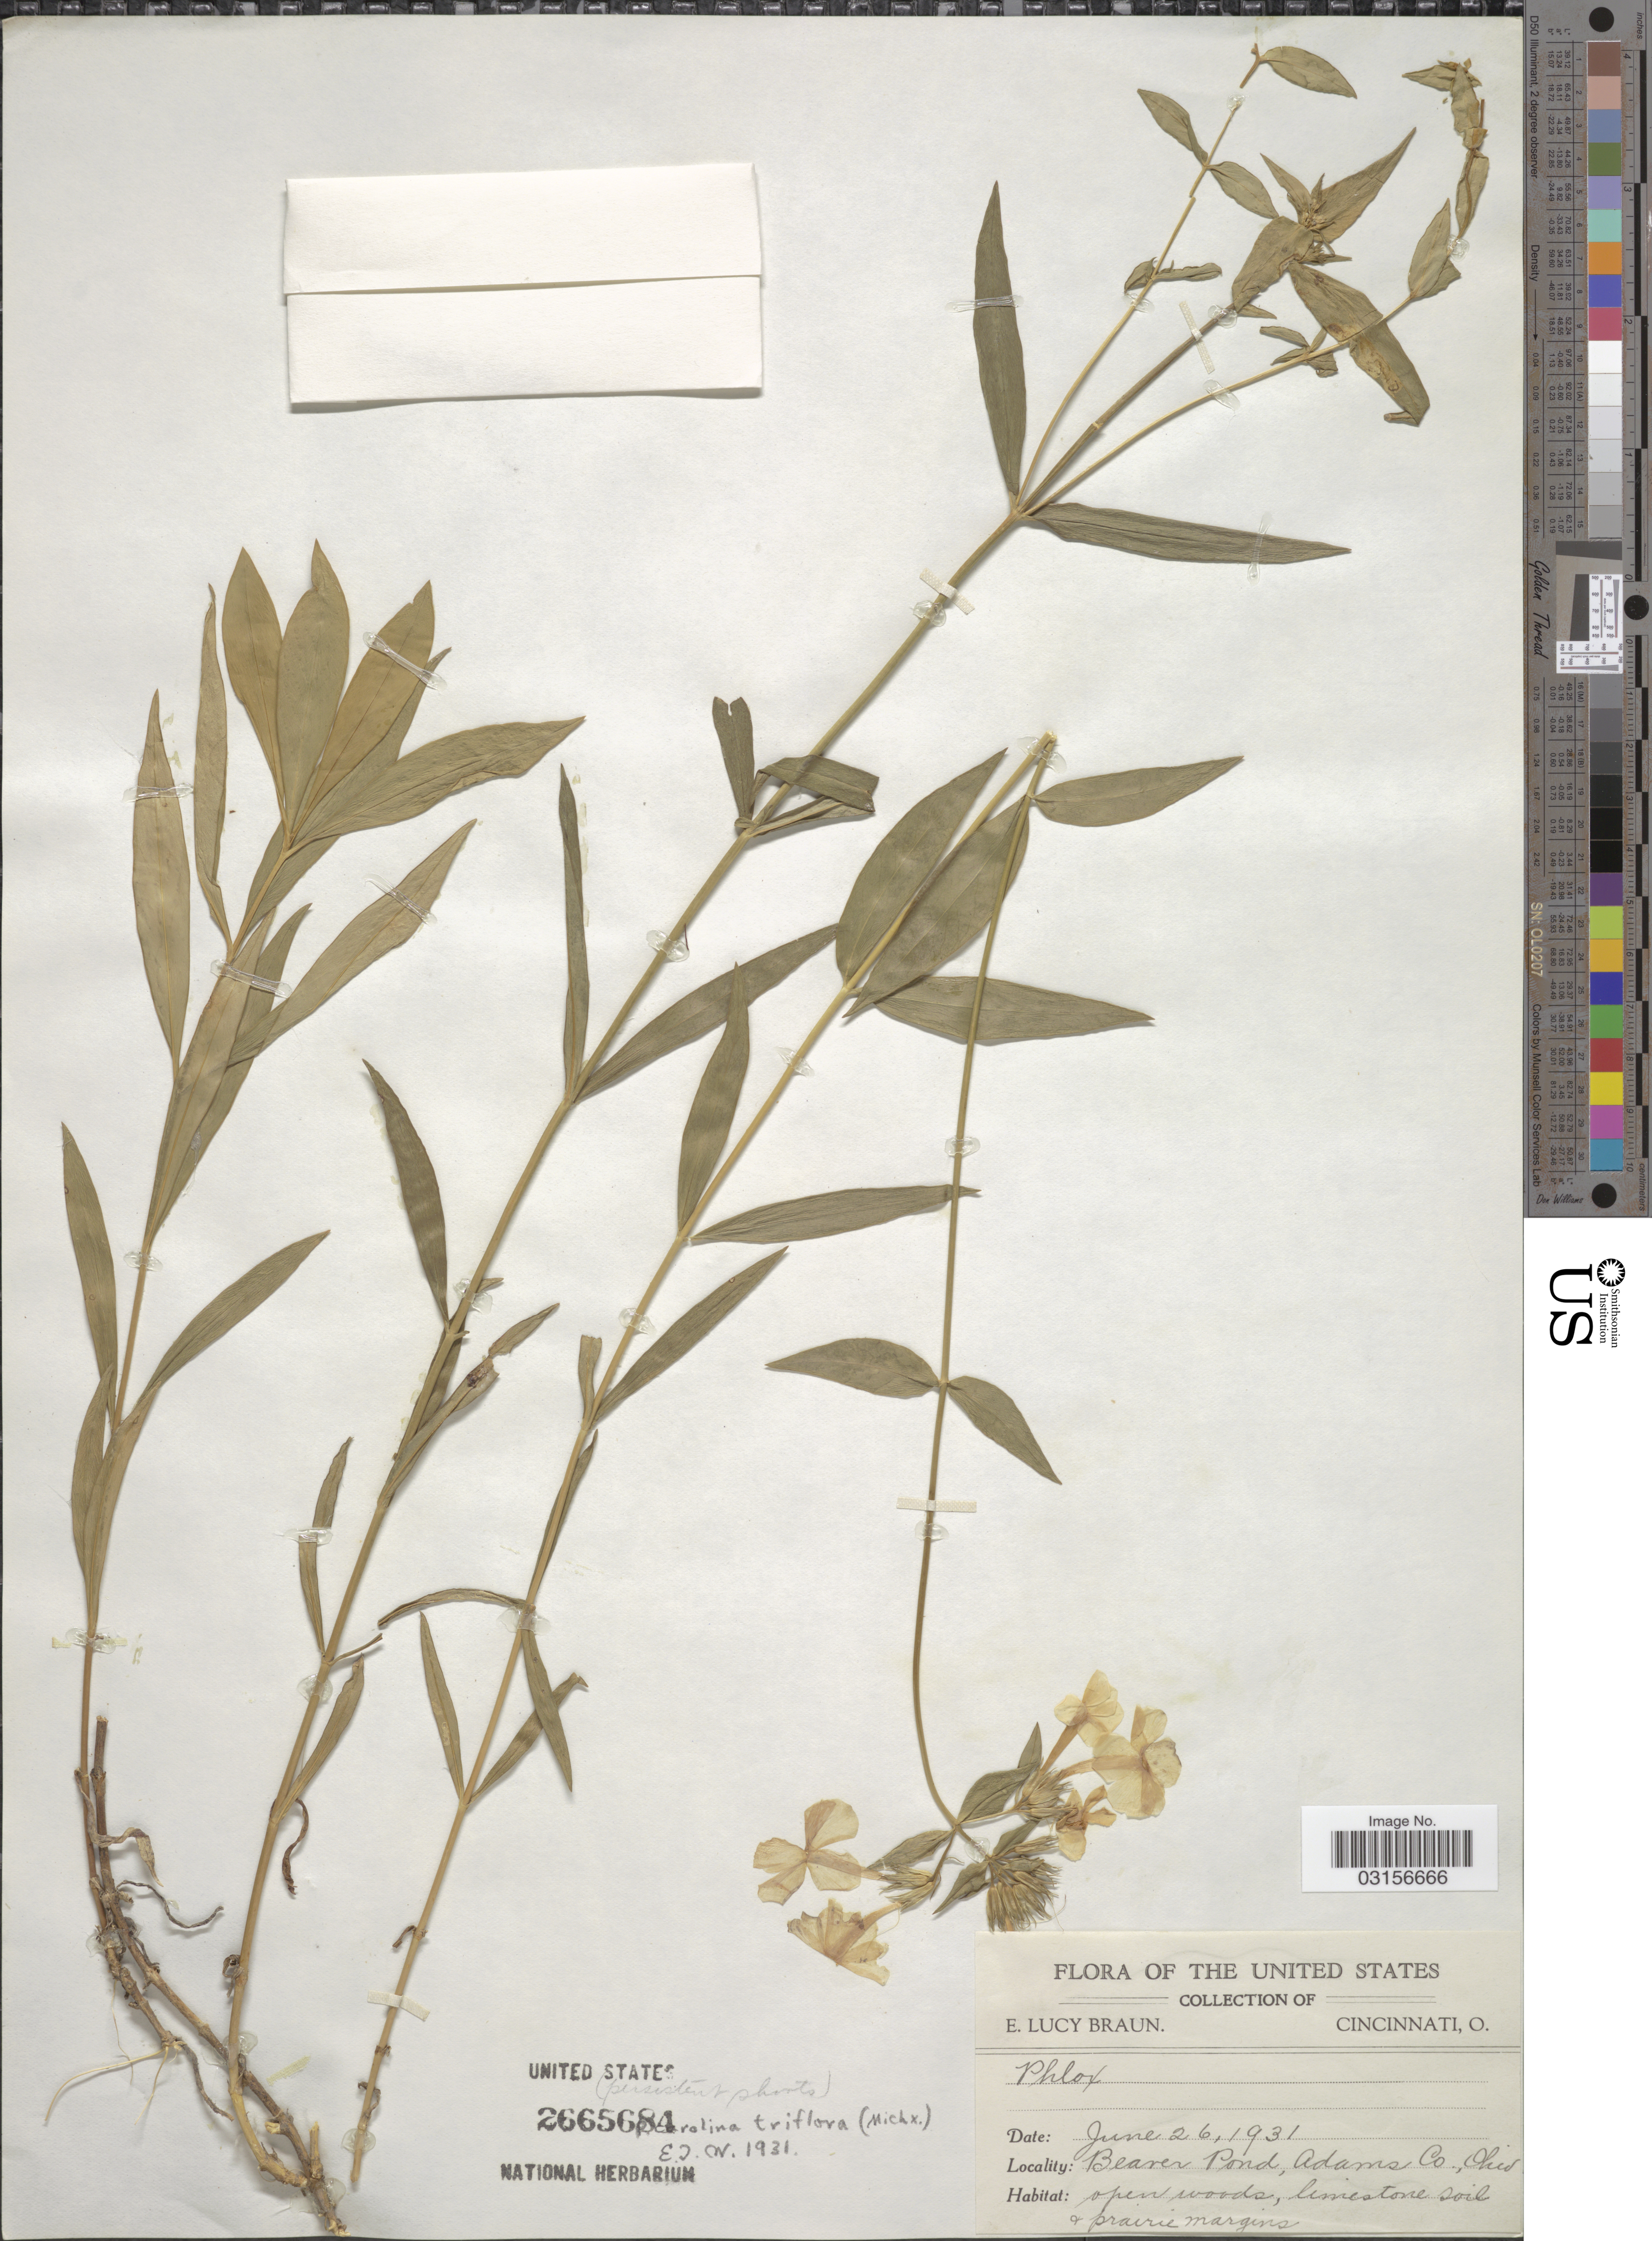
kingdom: Plantae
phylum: Tracheophyta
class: Magnoliopsida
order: Ericales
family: Polemoniaceae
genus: Phlox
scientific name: Phlox glaberrima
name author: L.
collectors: E. L. Braun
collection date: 1931-06-26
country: United States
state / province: Ohio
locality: Beaver Pond, Adams Co.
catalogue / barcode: US 2665684